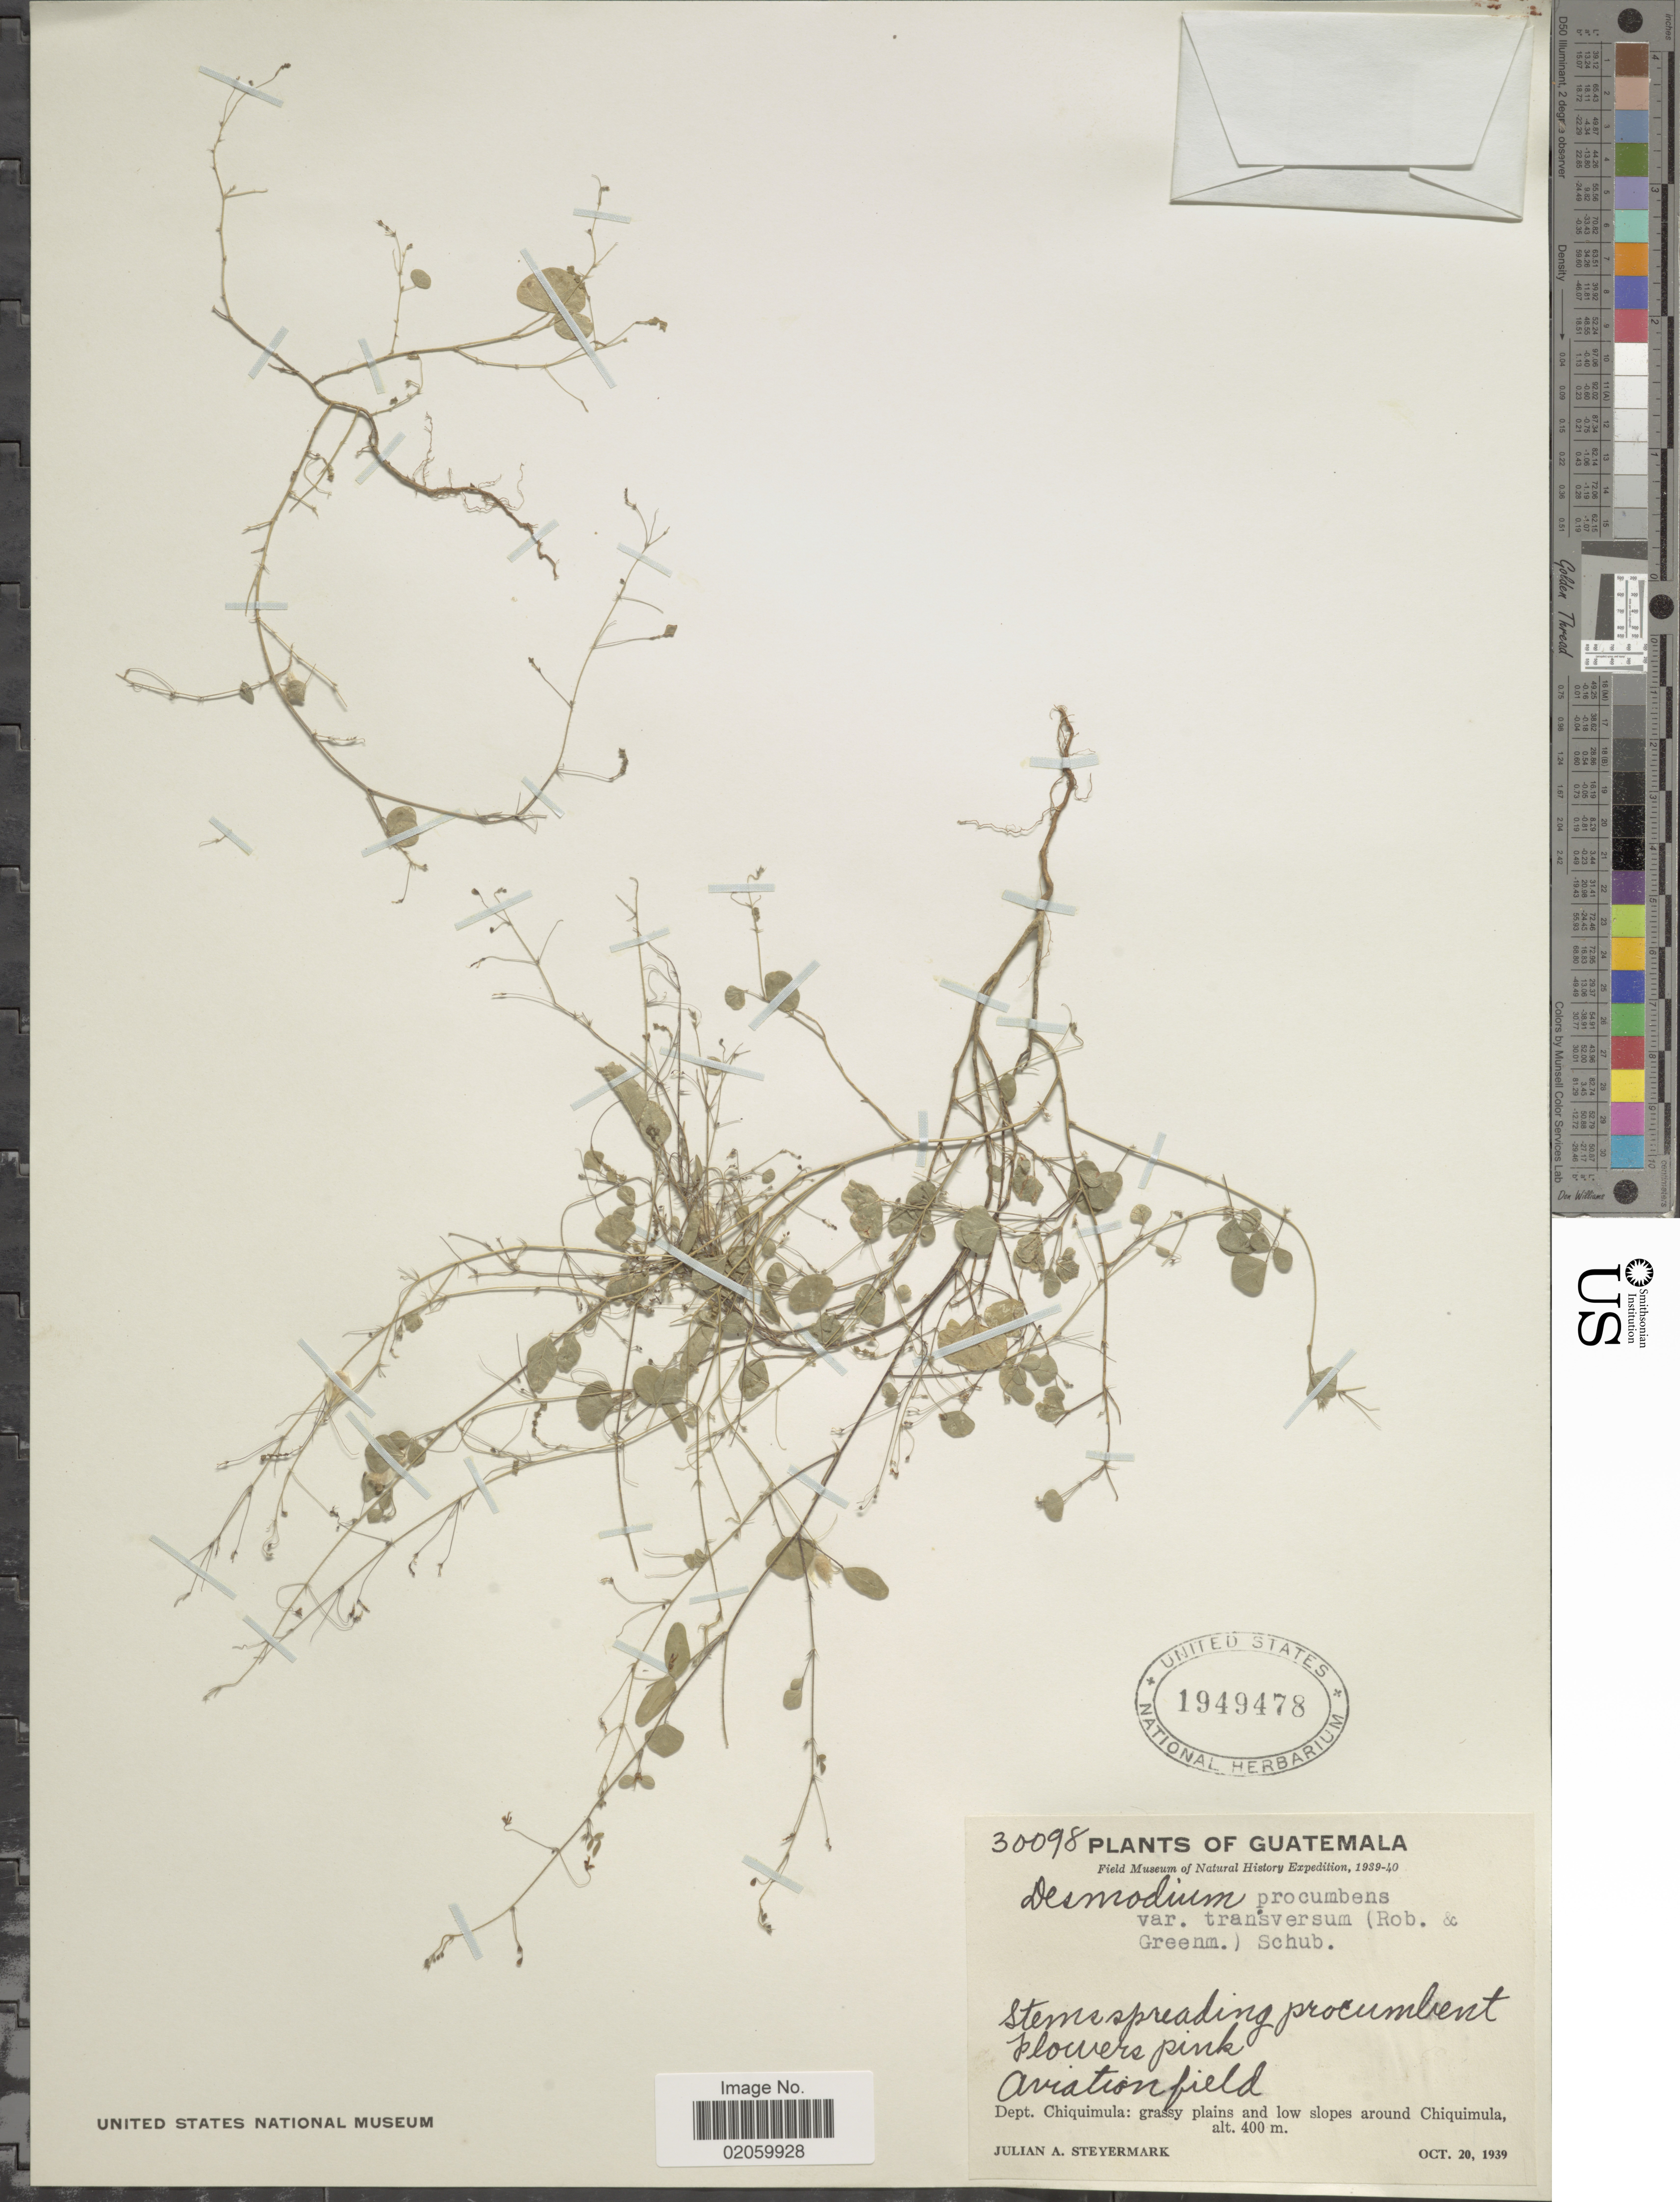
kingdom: Plantae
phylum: Tracheophyta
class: Magnoliopsida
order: Fabales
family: Fabaceae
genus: Desmodium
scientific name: Desmodium procumbens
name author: (Mill.) Hitchc.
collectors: J. Steyermark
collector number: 30098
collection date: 1939-10-20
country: Guatemala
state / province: Chiquimula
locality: Slopes around Chiquimula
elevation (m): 400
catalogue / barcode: US 1949478